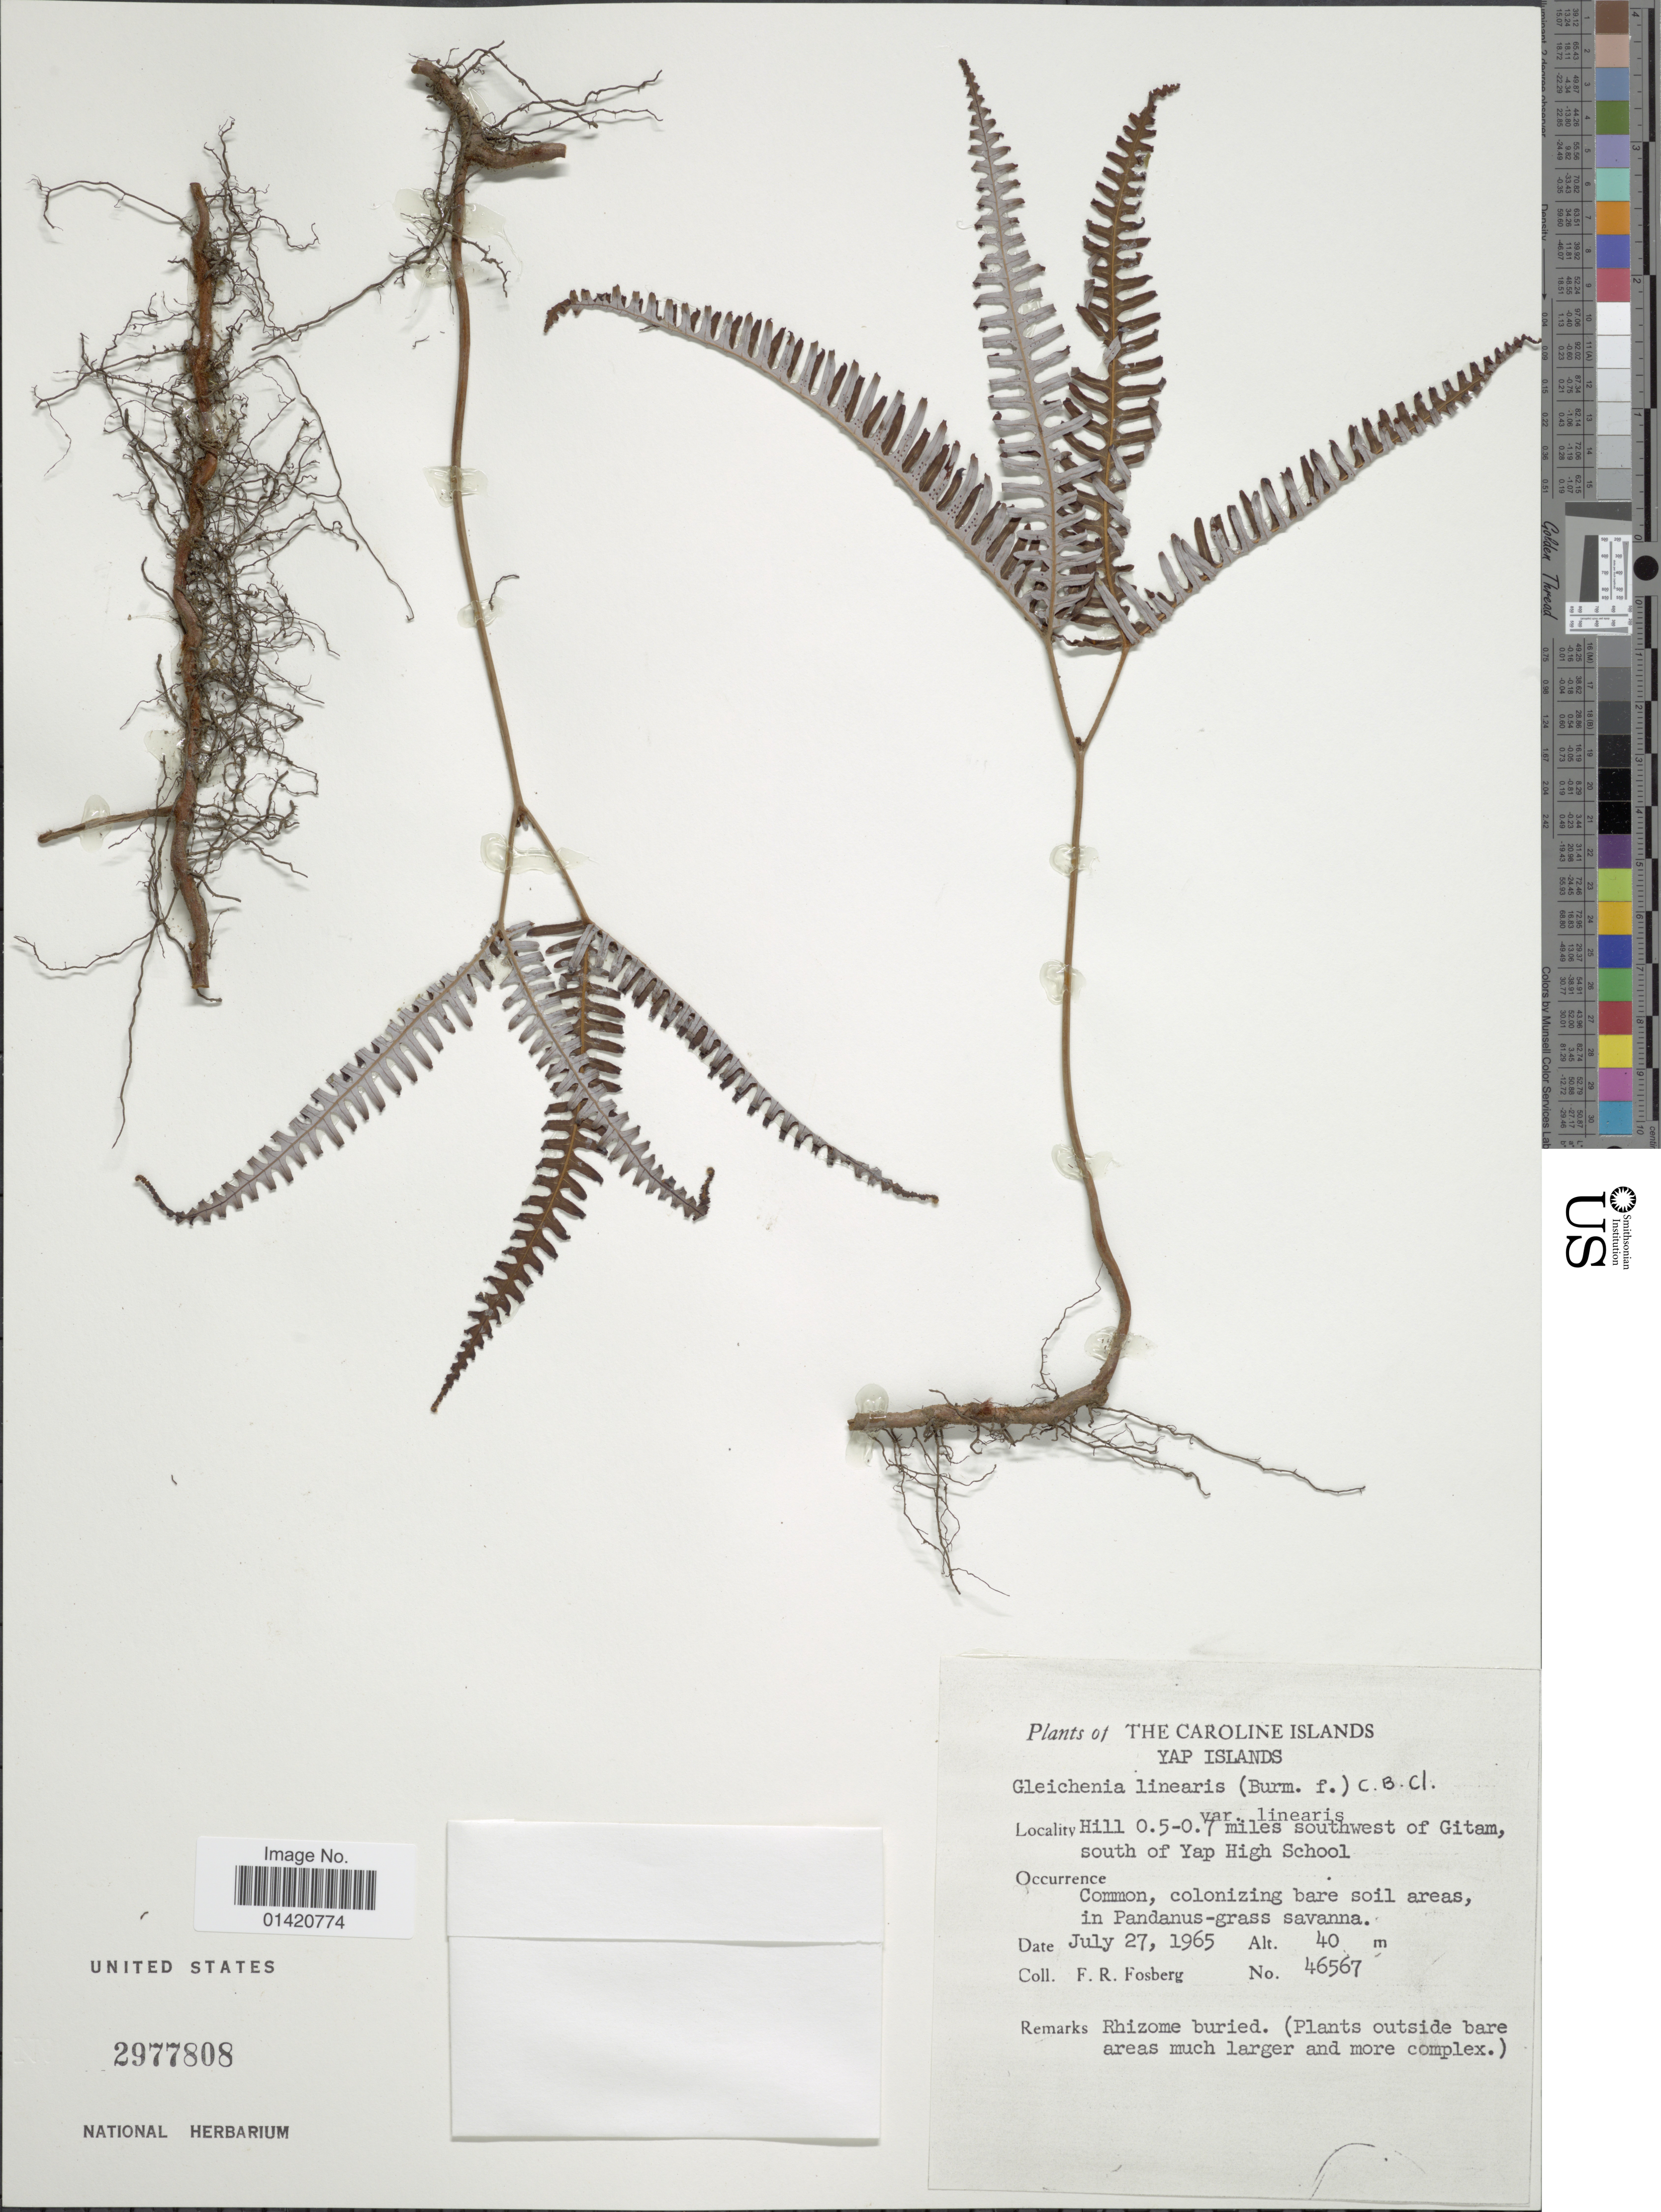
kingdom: Plantae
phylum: Tracheophyta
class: Polypodiopsida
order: Gleicheniales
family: Gleicheniaceae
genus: Dicranopteris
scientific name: Dicranopteris linearis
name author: (Burm. f.) Underw.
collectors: F. R. Fosberg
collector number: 46567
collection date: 1965-07-27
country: Micronesia, Federated States of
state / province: Yap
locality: The Caroline Islands, Yap Islands, Hill 0.5-0.7 miles southwest of Gitam, south of Yap High School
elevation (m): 40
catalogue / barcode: US 2977808